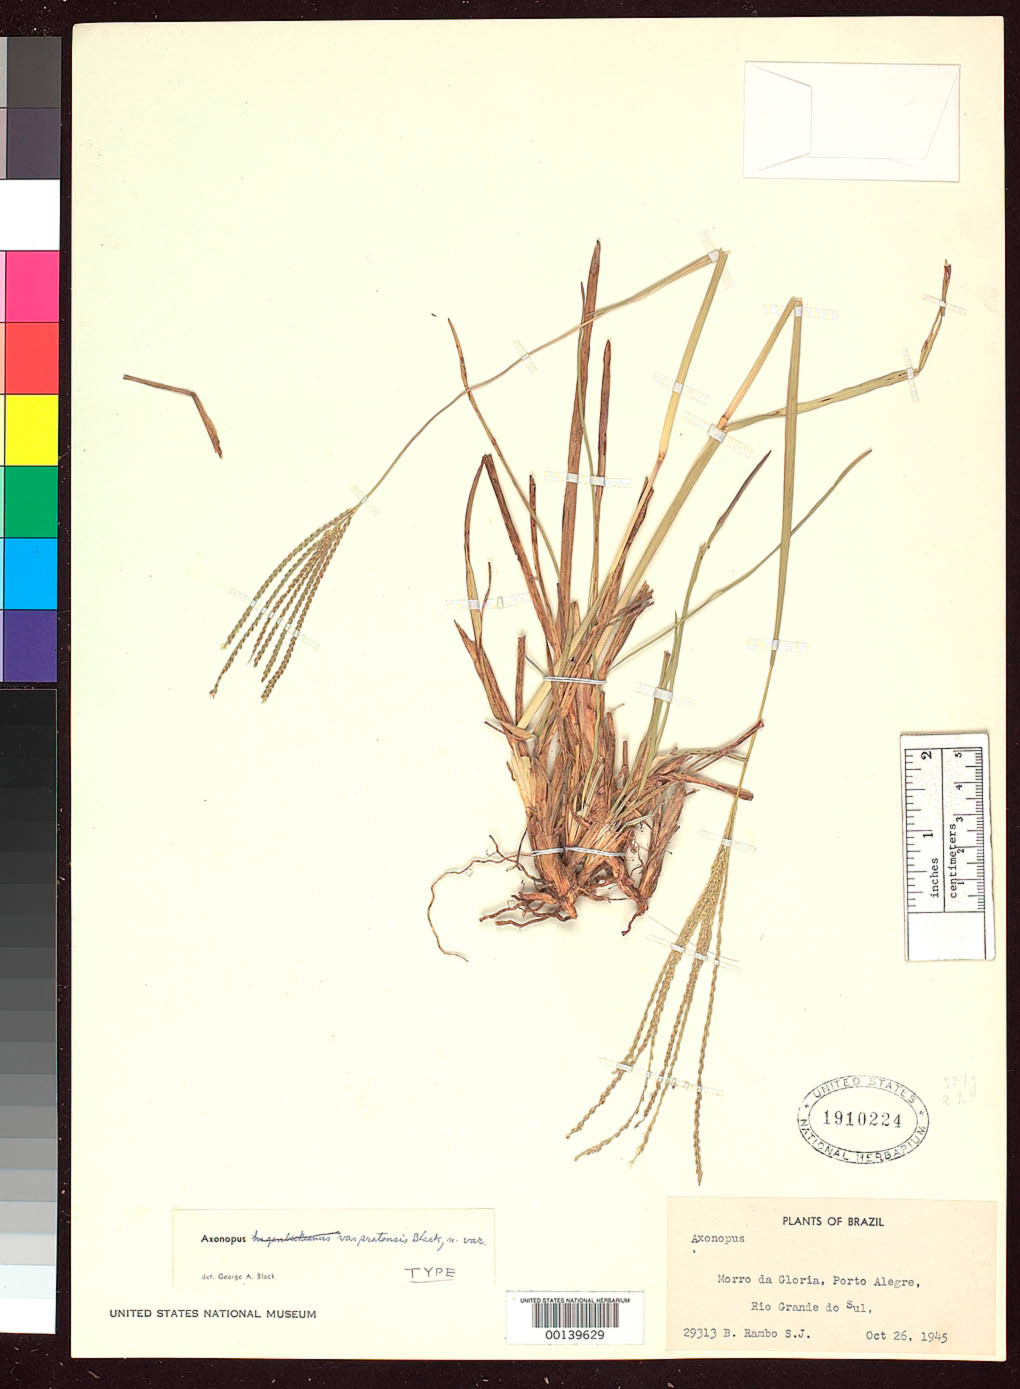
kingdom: Plantae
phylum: Tracheophyta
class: Liliopsida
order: Poales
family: Poaceae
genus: Axonopus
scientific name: Axonopus hagenbeckianus var. pratensis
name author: G.A. Black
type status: Holotype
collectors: B. Rambo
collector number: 29313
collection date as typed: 26 Oct 1945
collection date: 1945-10-26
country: Brazil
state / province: Rio Grande do Sul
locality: Morro da Gloria, Porto Alegre.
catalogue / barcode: US 1910224